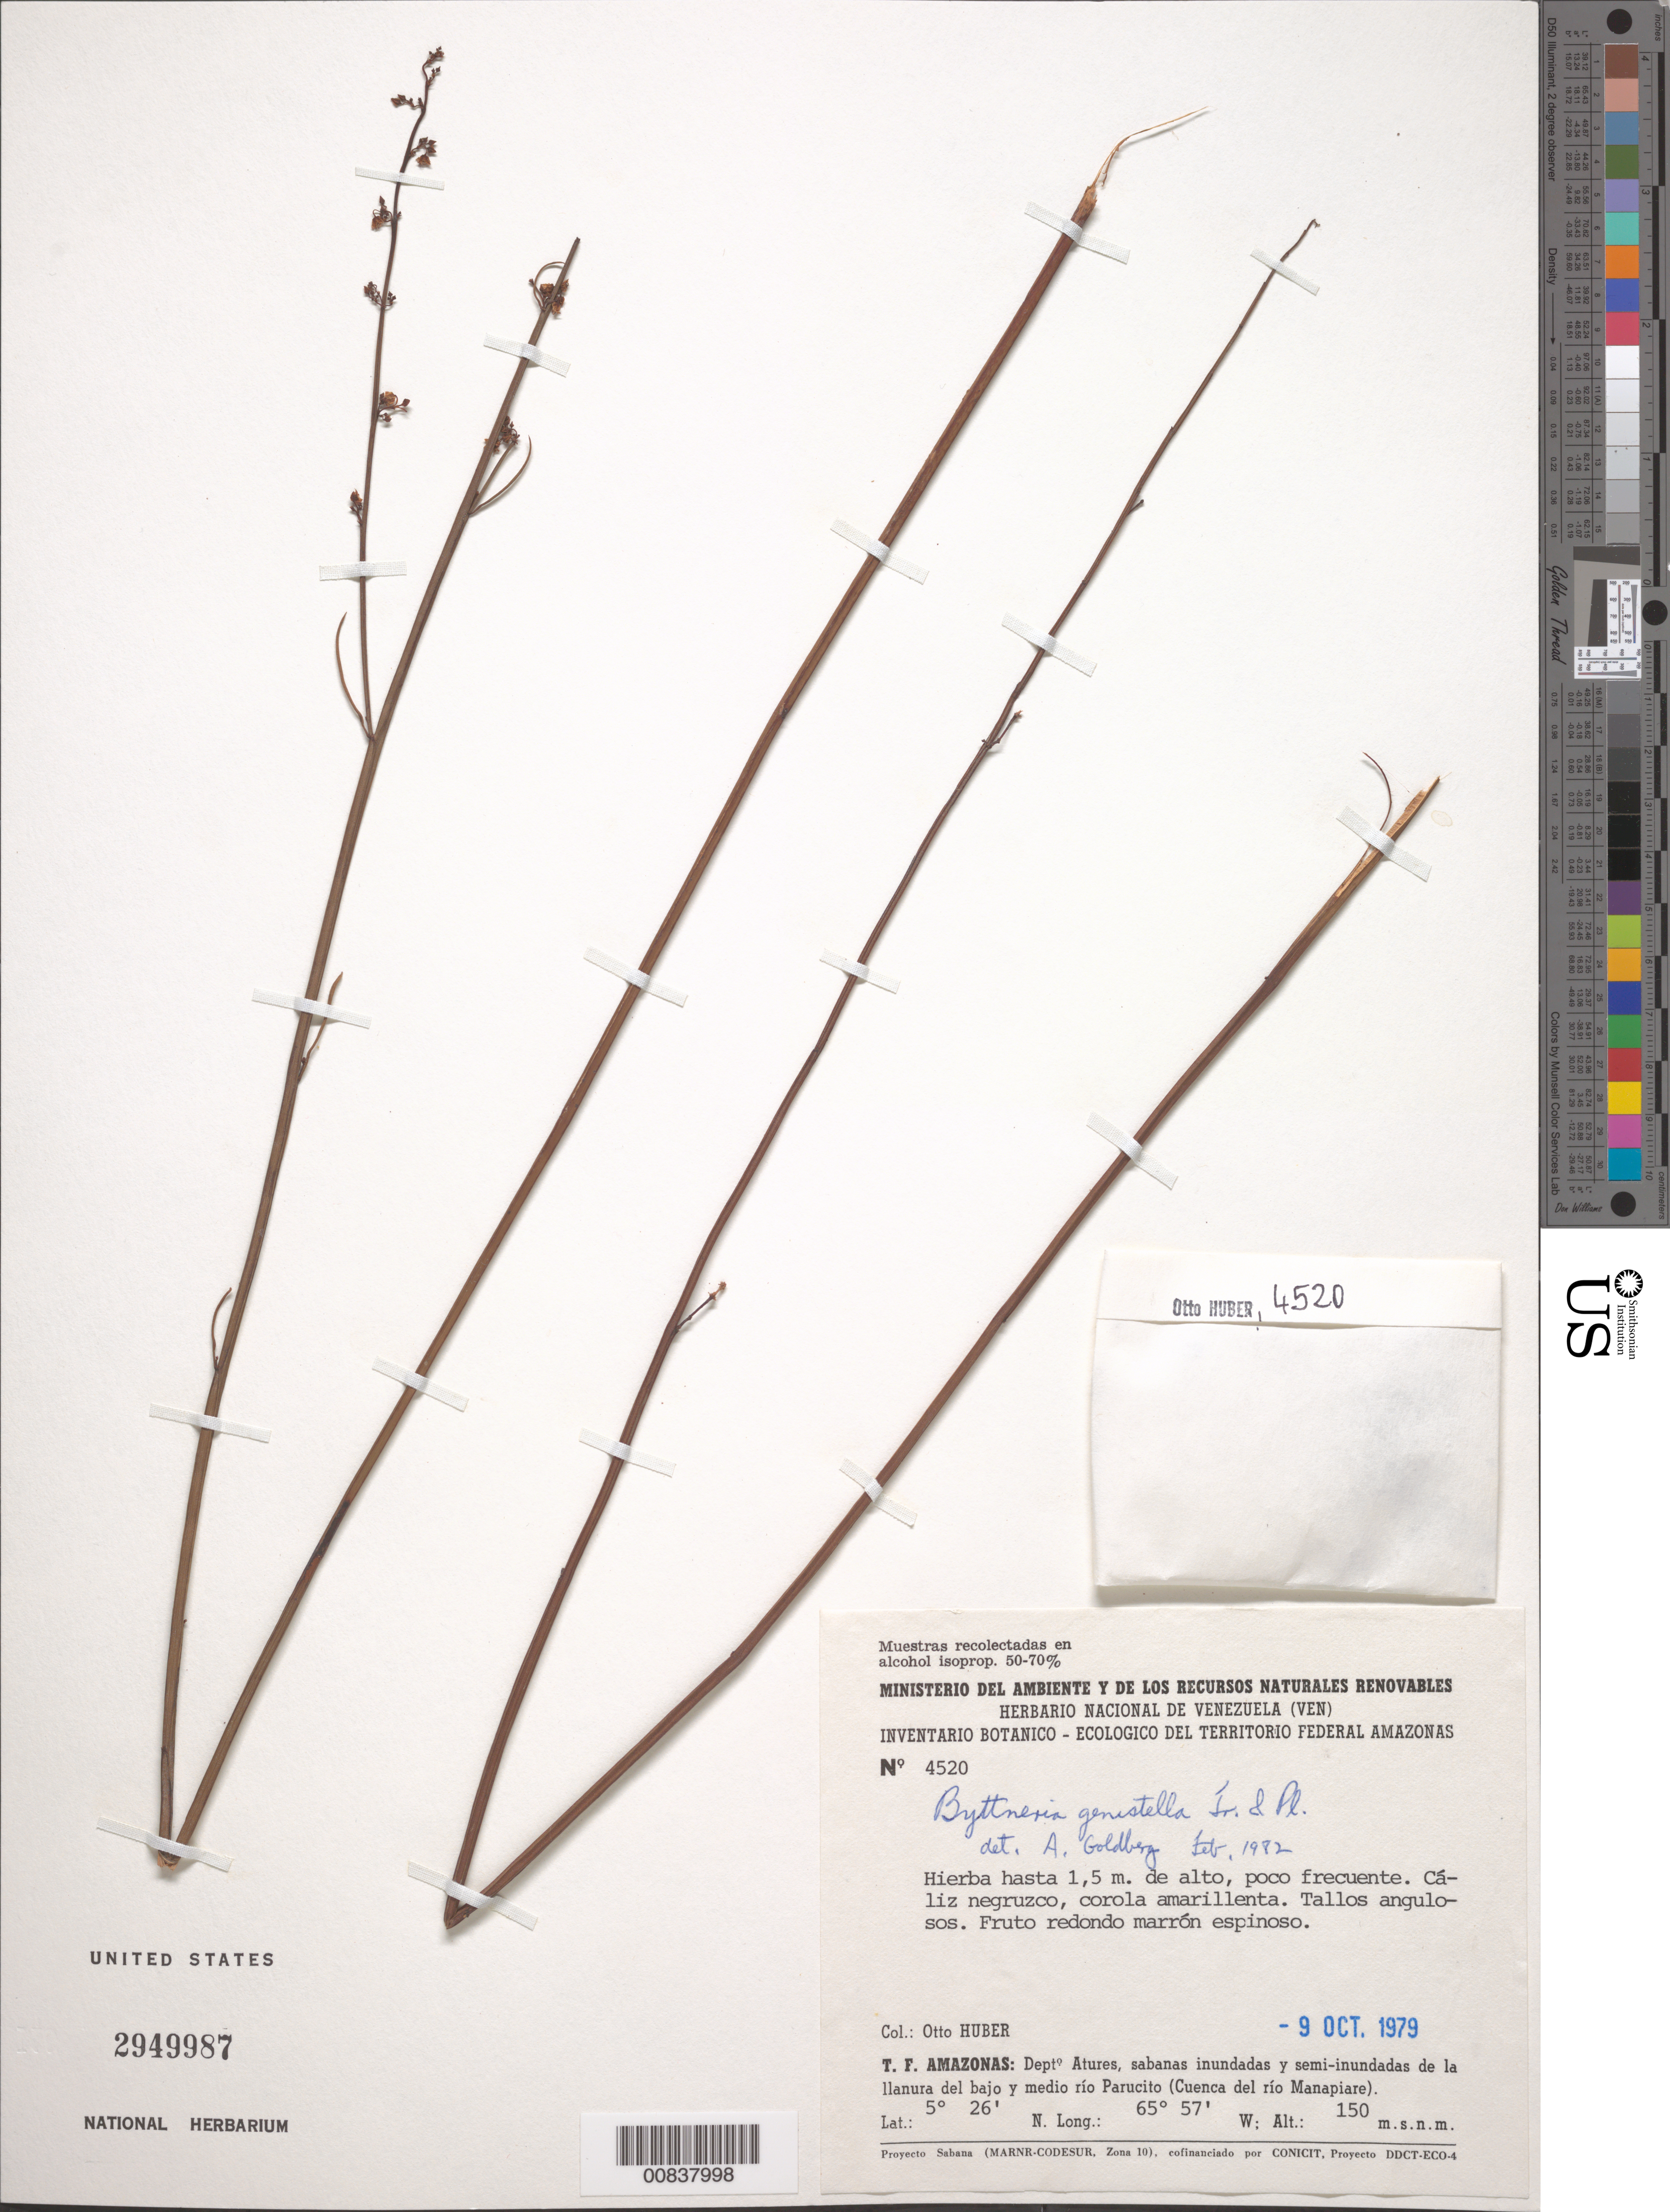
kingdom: Plantae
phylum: Tracheophyta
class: Magnoliopsida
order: Malvales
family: Malvaceae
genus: Byttneria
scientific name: Byttneria genistella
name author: Triana & Planch.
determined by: Goldberg, Aaron, (US), NMNH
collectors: O. Huber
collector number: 4520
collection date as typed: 9-Oct-79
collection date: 1979-10-09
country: Venezuela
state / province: Amazonas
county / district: Atures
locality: Río Parucito (Cuenca del río Manapiare)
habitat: Inundated & semi-inundated savannas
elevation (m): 150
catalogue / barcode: US 2949987